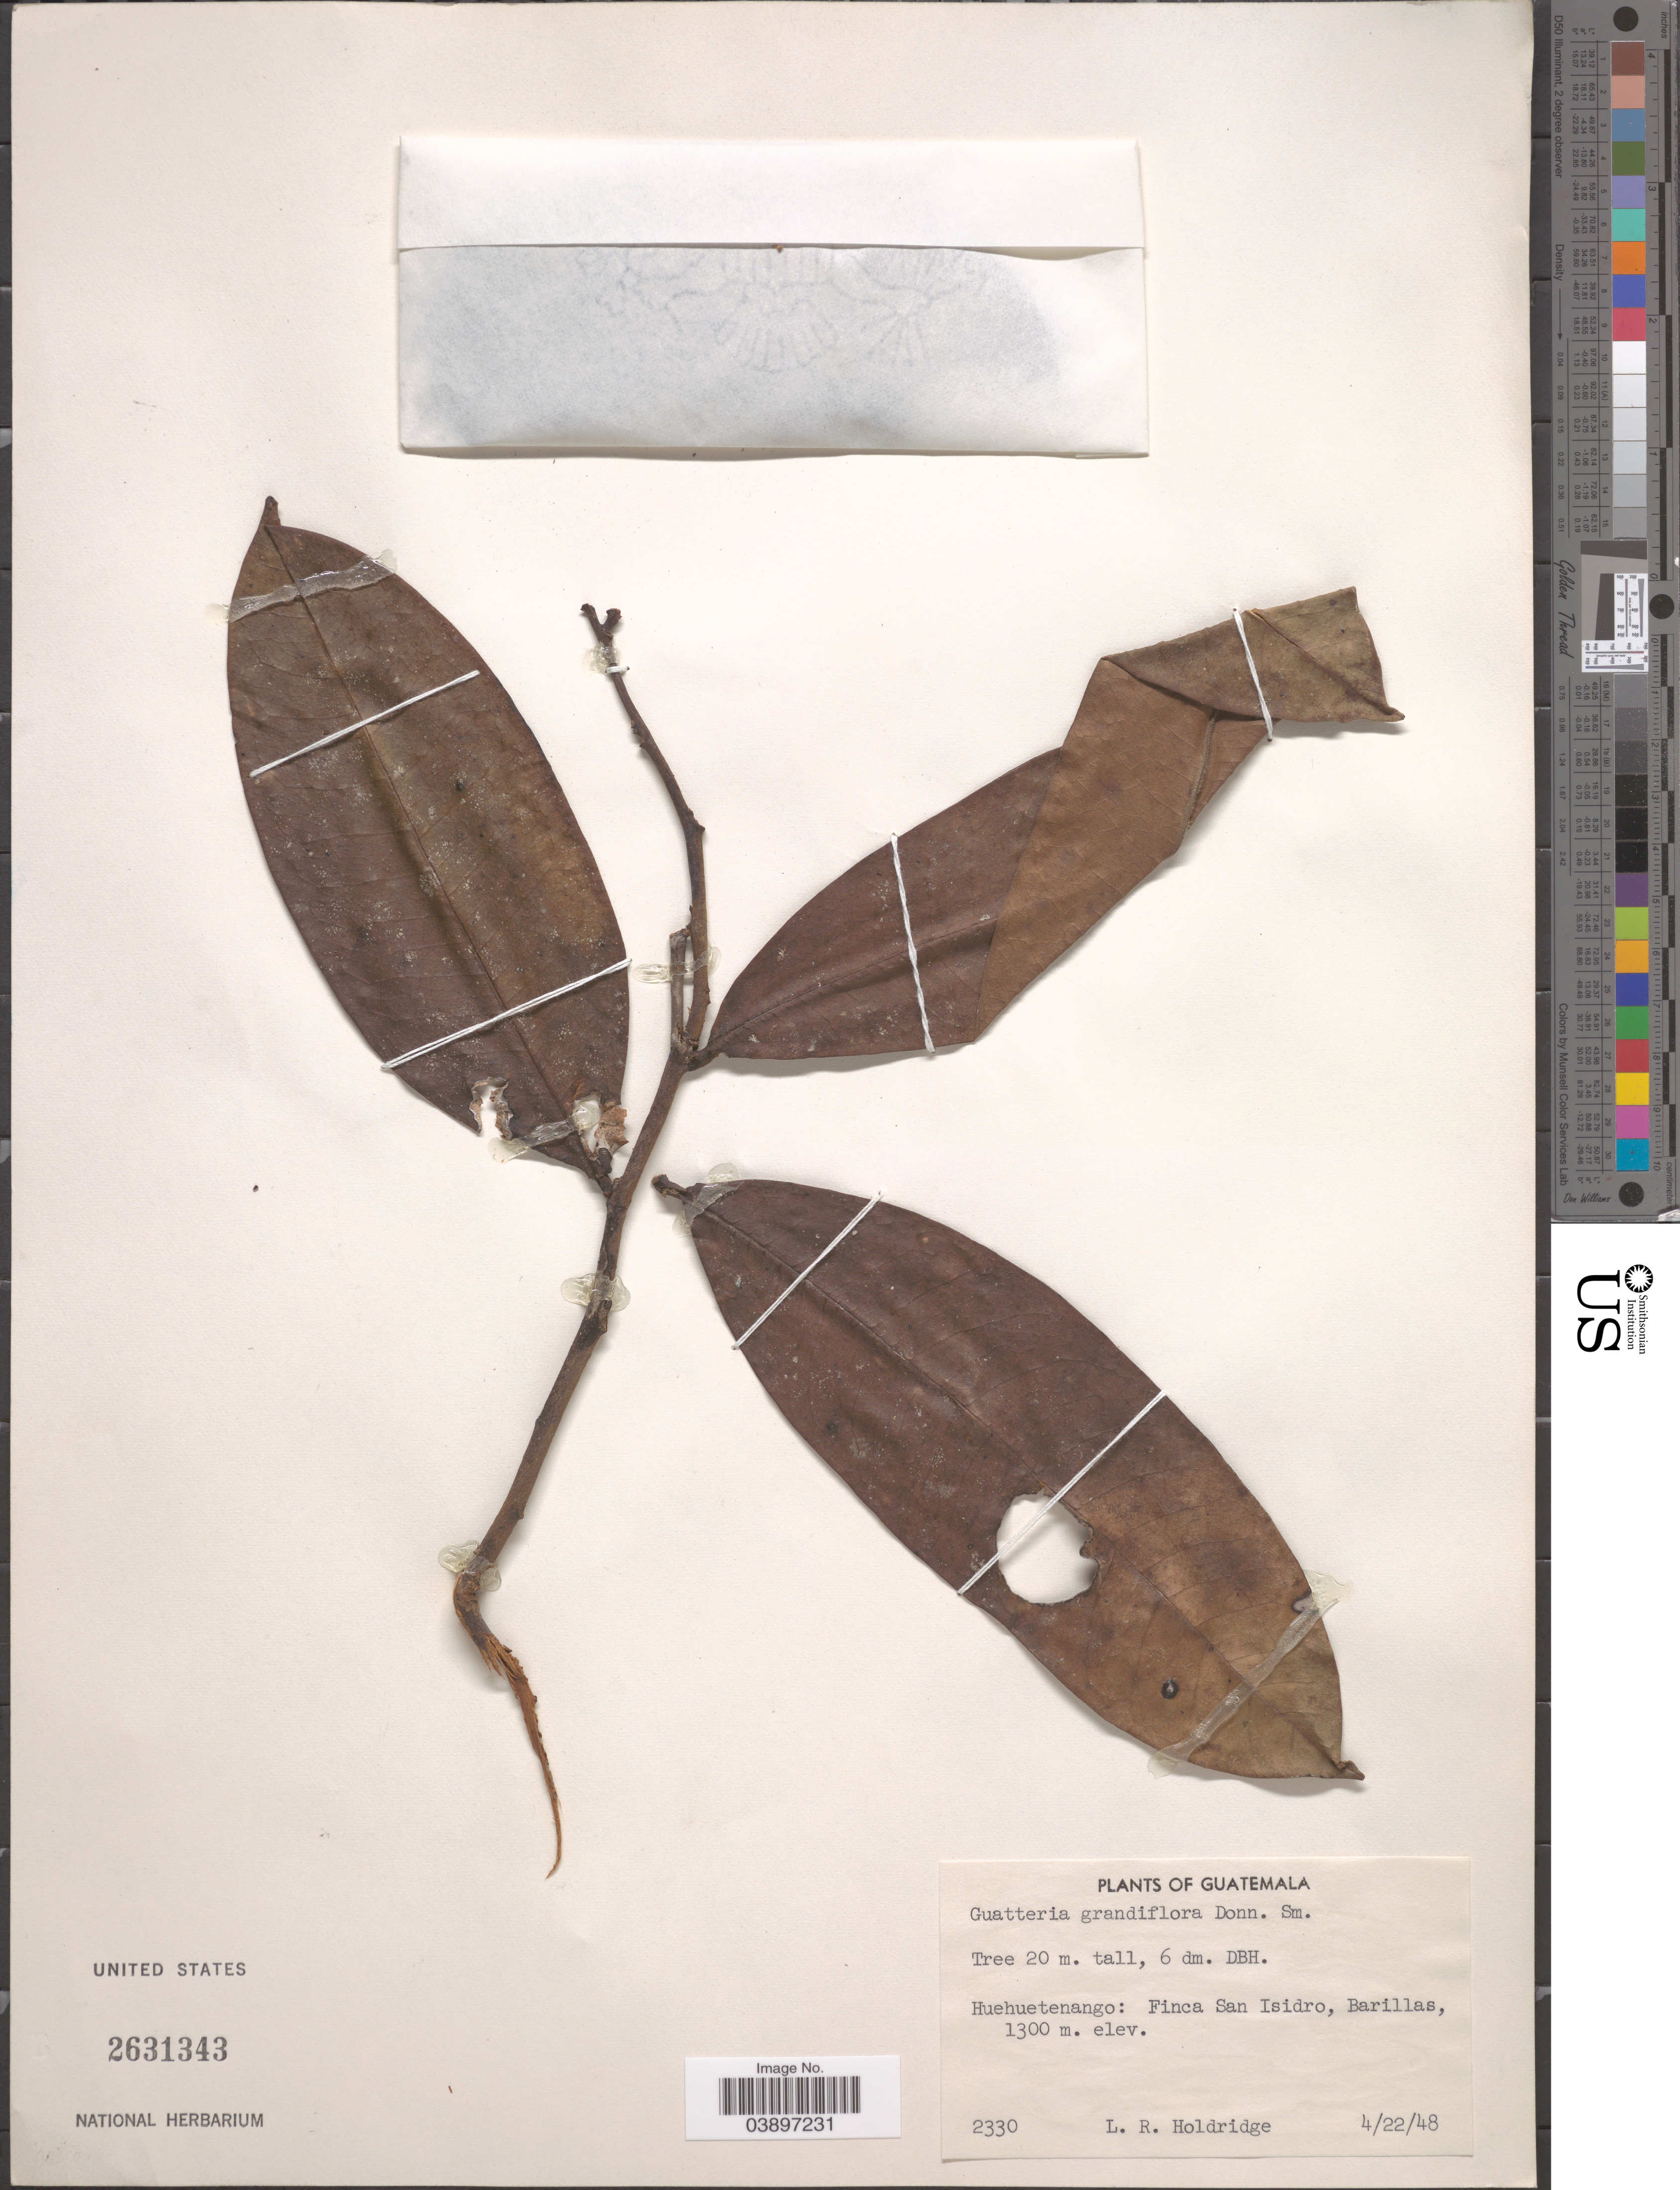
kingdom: Plantae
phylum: Tracheophyta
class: Magnoliopsida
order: Magnoliales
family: Annonaceae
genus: Guatteria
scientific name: Guatteria grandiflora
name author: Donn. Sm.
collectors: L. Holdridge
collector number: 2330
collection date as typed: Transcribed d/m/y: 22/4/48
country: Guatemala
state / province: Huehuetenango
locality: Finca San Isidro, Barillas.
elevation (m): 1300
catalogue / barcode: US 2631343